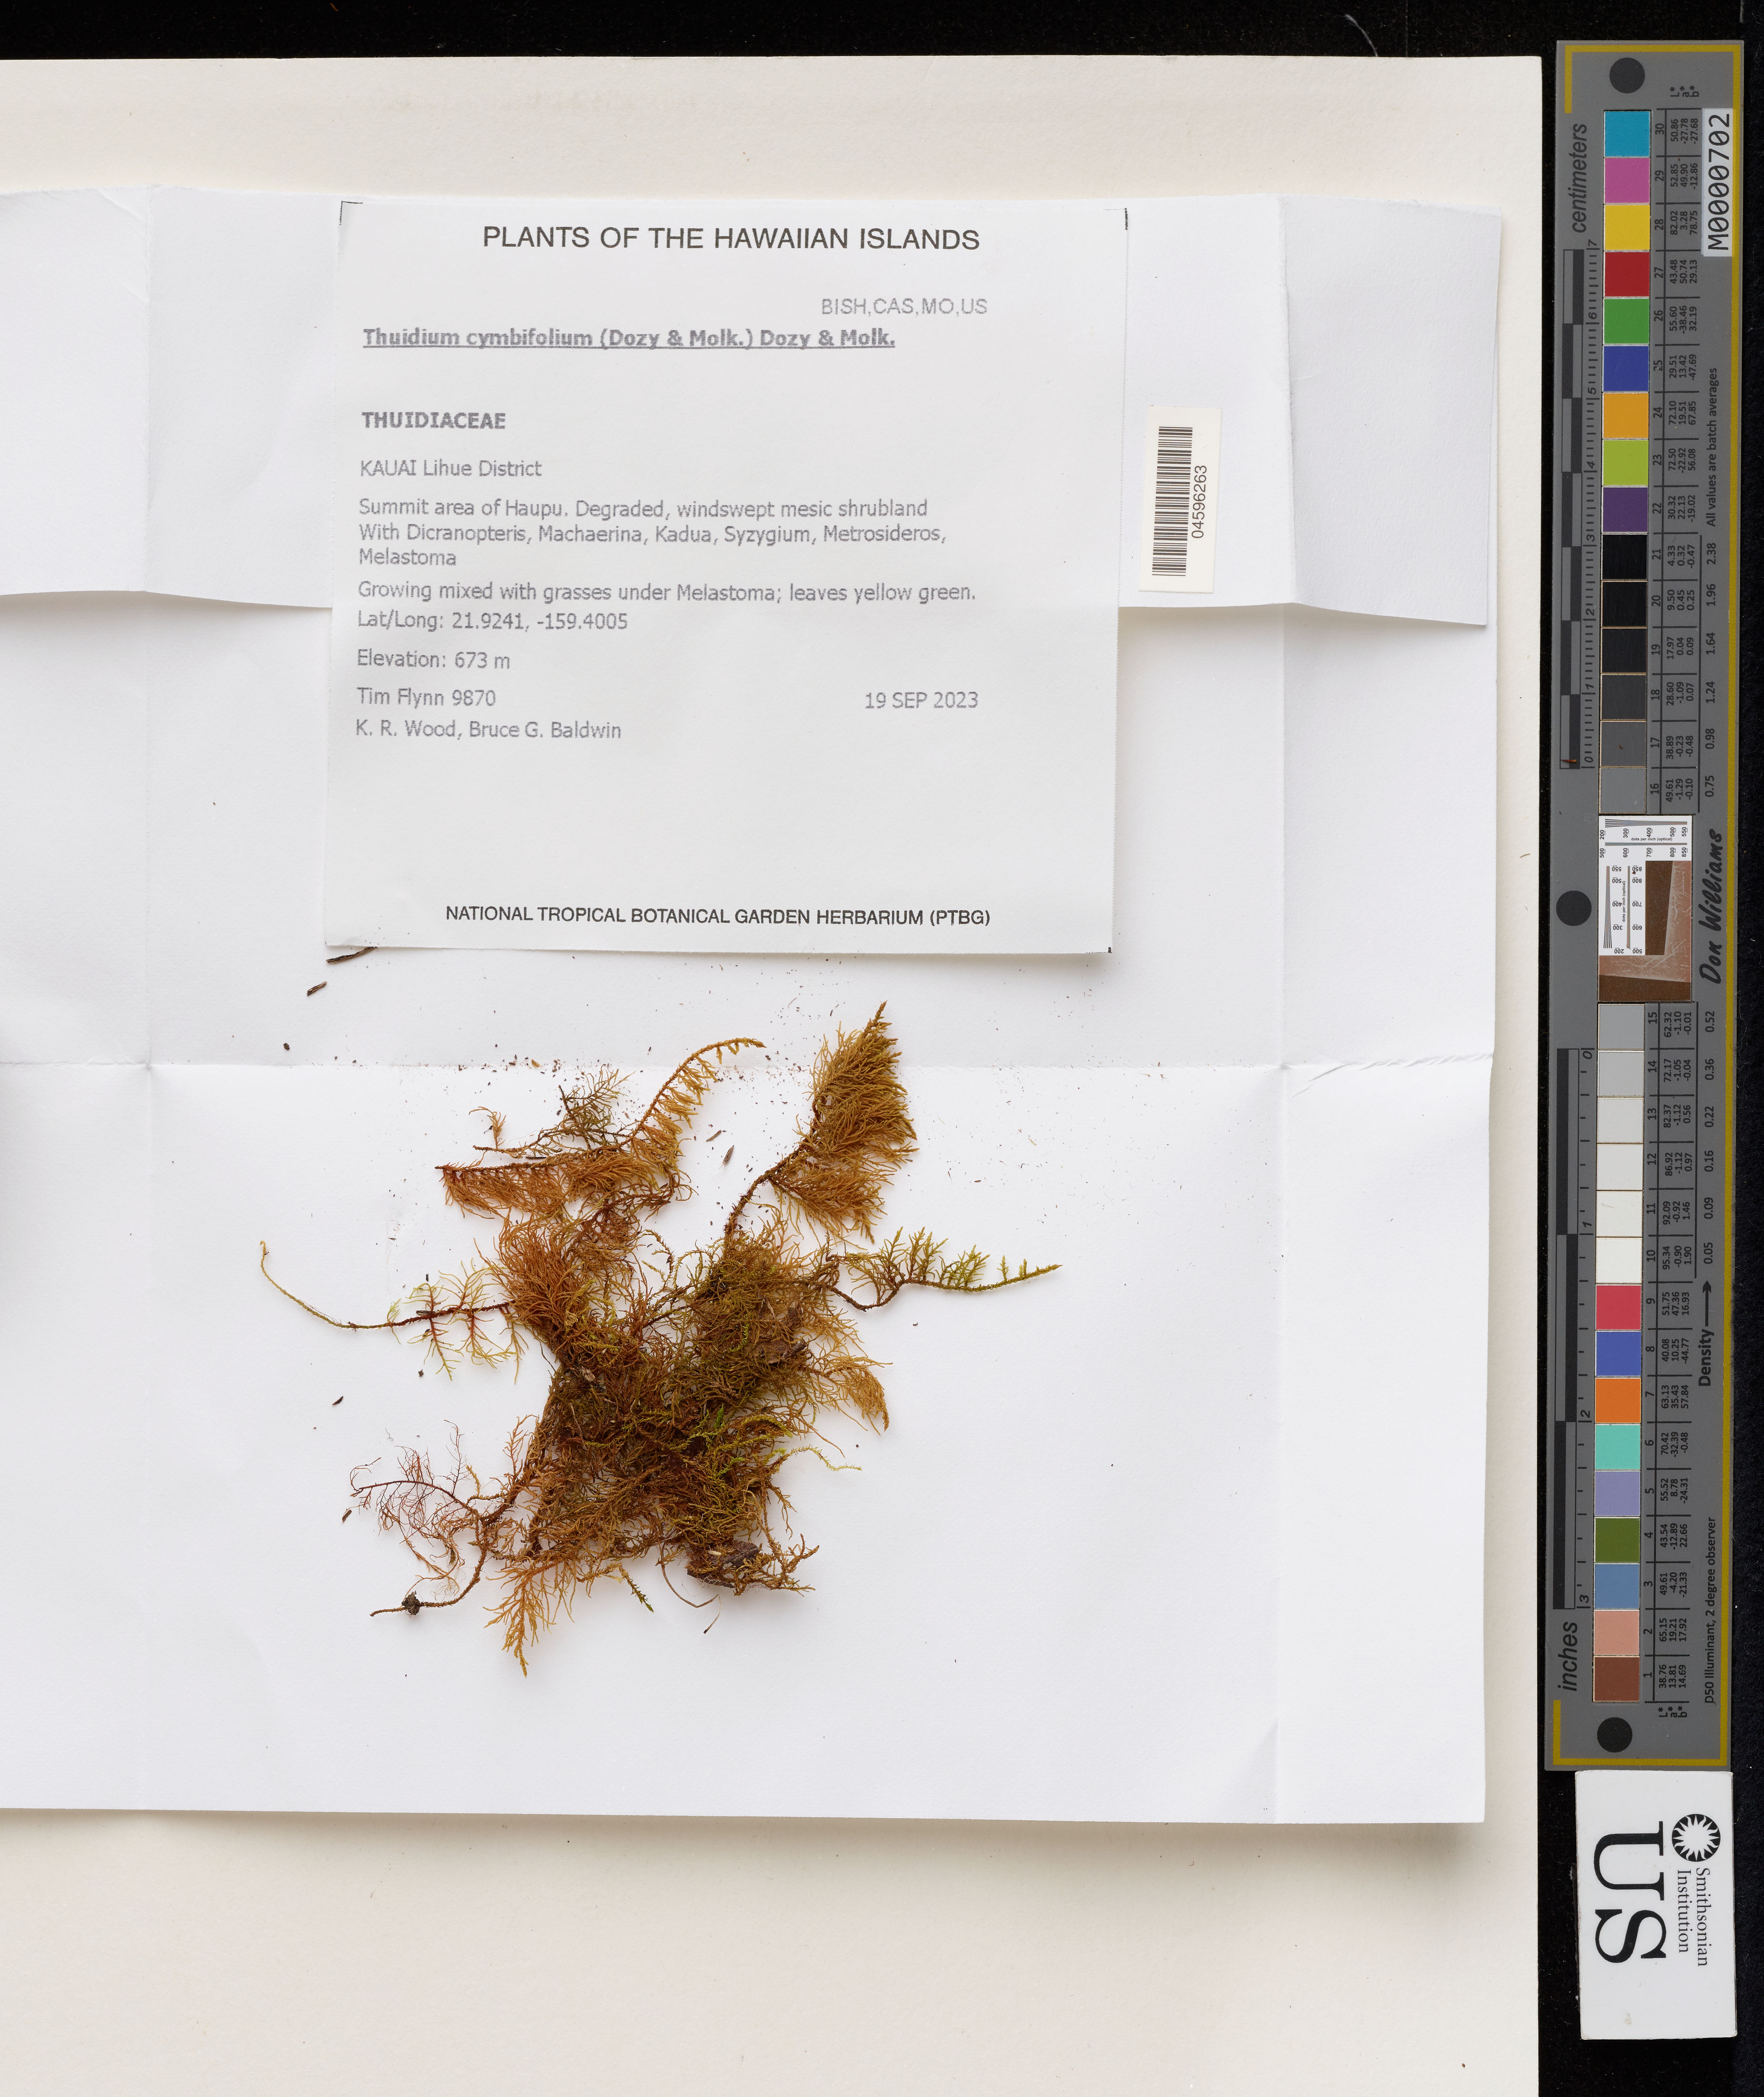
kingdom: Plantae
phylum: Bryophyta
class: Bryopsida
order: Hypnales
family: Thuidiaceae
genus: Thuidium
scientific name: Thuidium cymbifolium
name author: (Dozy & Molk.) Dozy & Molk.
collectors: T. Flynn, K. R. Wood & B. Baldwin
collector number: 9870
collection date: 2023-09-19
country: United States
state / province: Hawaii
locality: Kauai. Lihue District. Summit area of Haupu.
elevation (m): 673